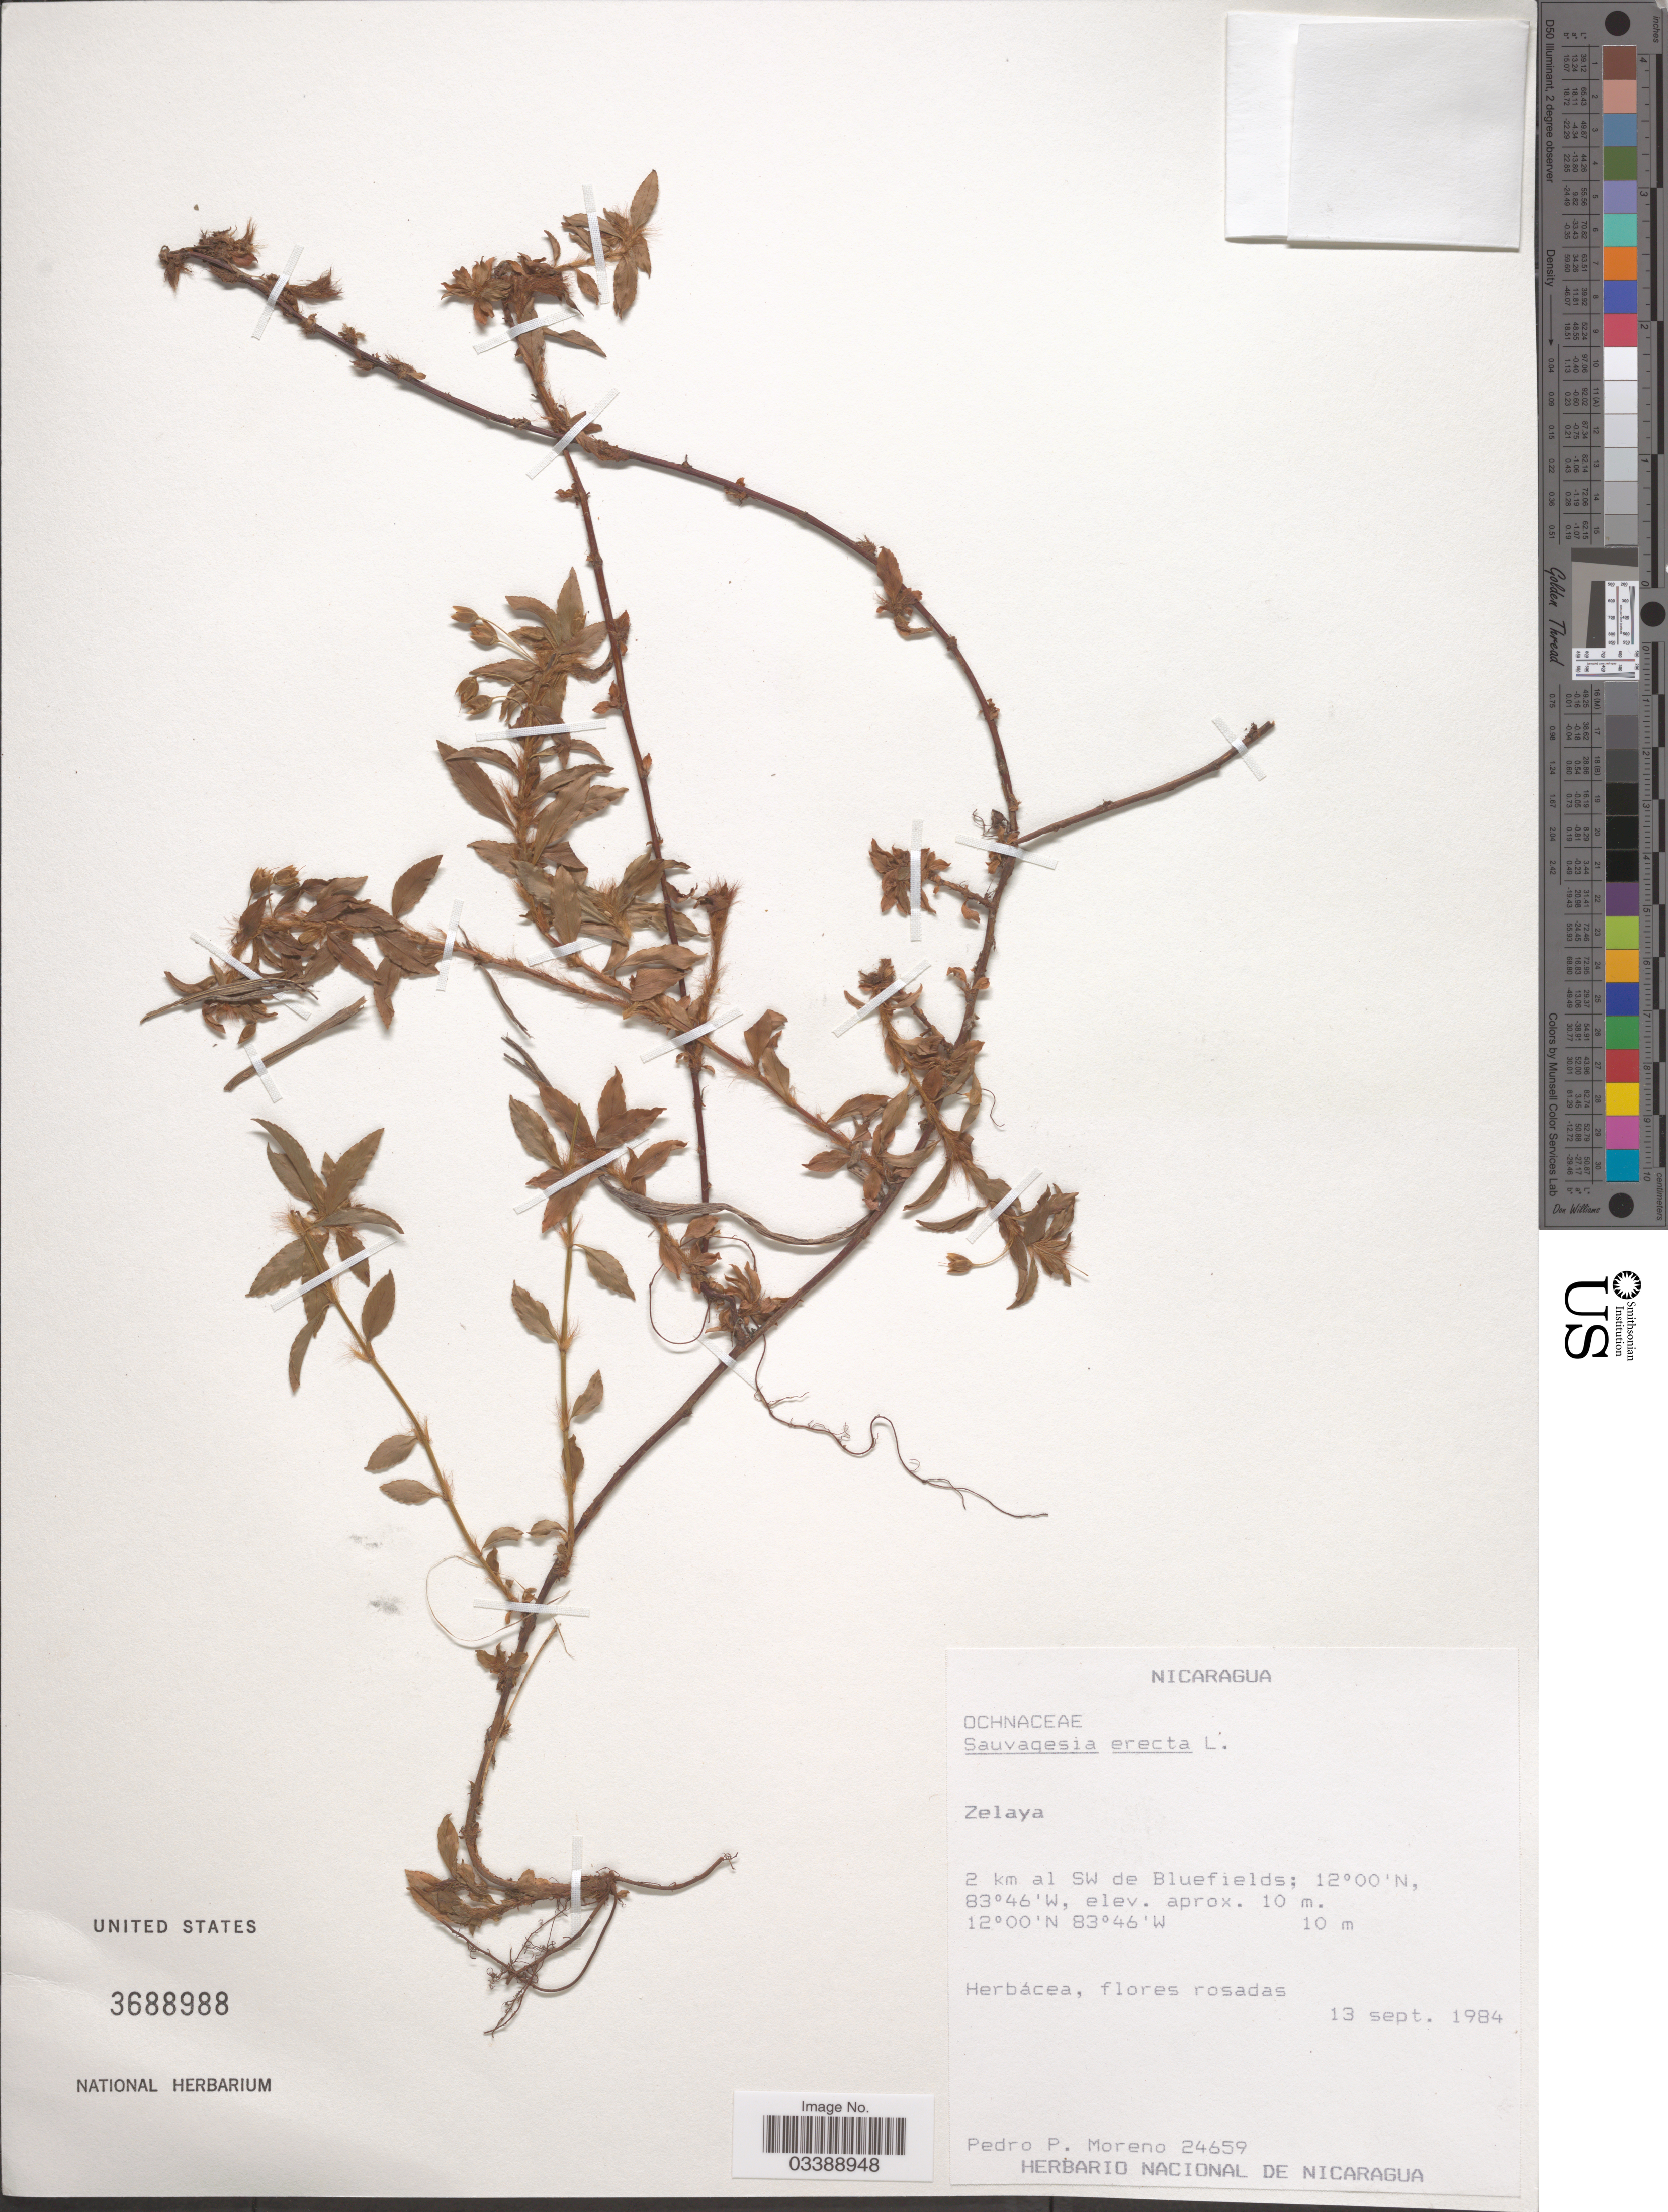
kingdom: Plantae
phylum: Tracheophyta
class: Magnoliopsida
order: Malpighiales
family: Ochnaceae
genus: Sauvagesia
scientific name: Sauvagesia erecta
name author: L.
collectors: P. Moreno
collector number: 24659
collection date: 1984-09-13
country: Nicaragua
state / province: Atlántico Sur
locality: Zelaya. 2 km al SW de Bluefields.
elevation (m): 10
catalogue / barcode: US 3688988